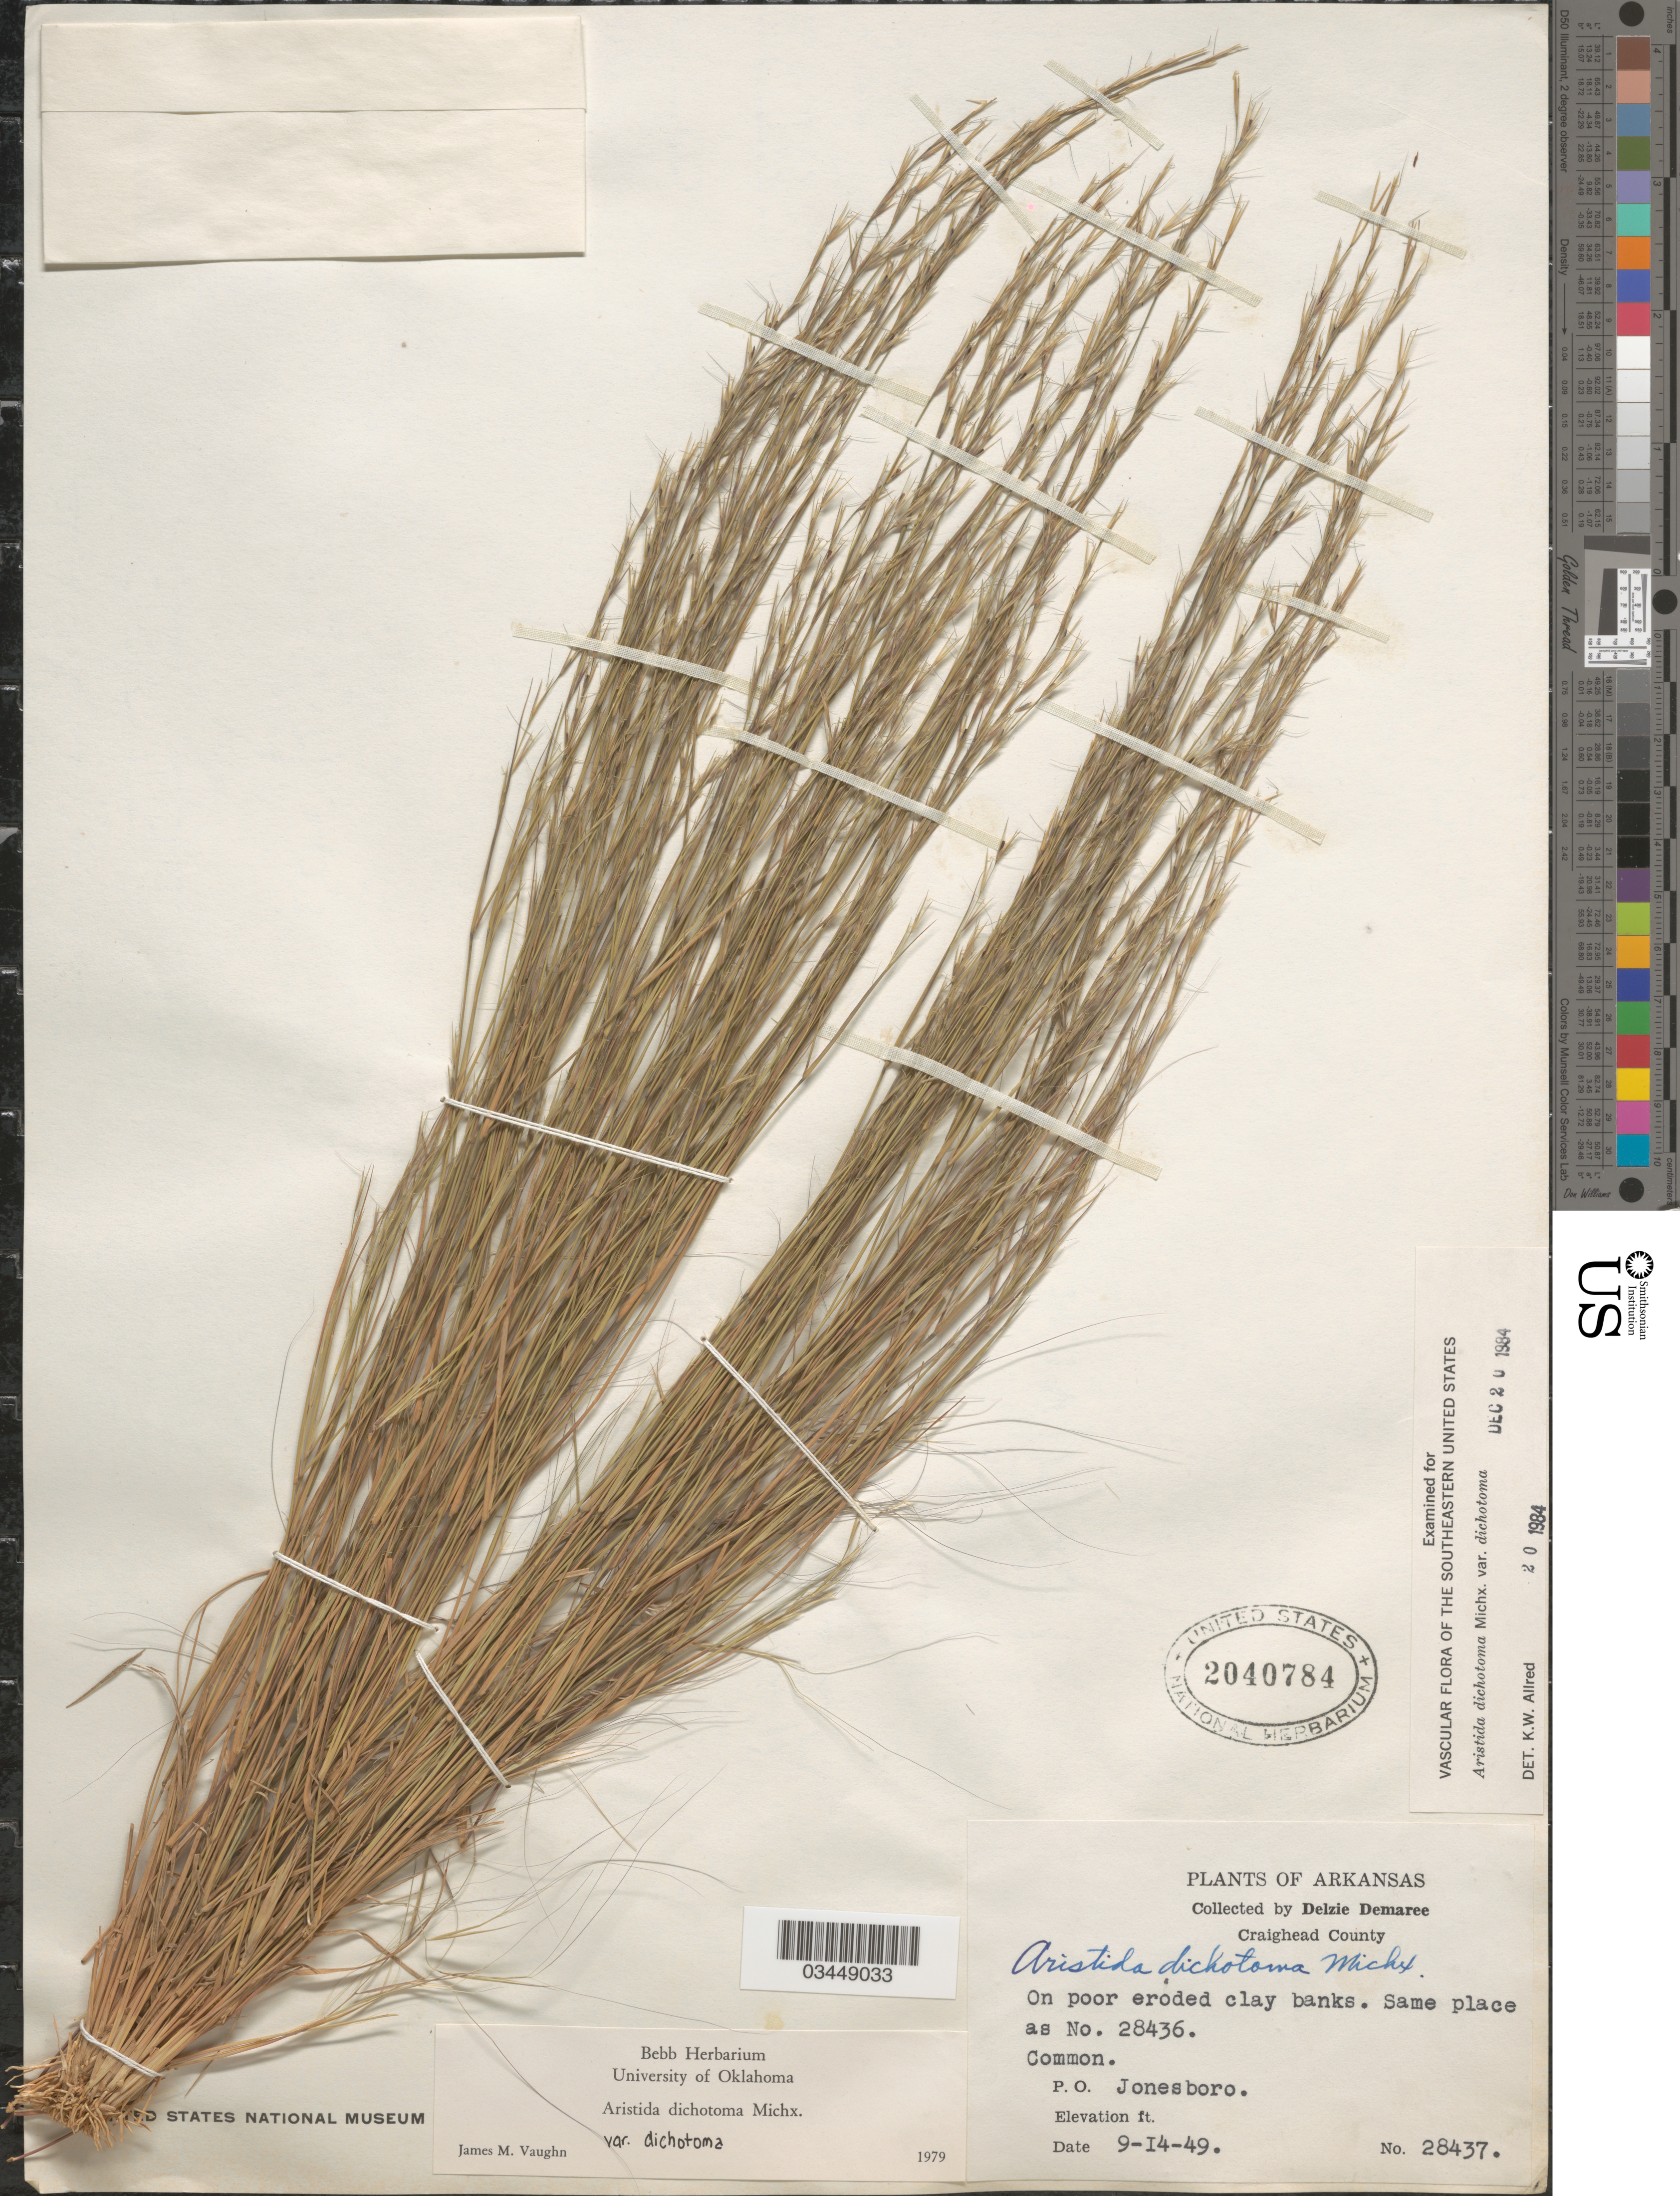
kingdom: Plantae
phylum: Tracheophyta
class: Liliopsida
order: Poales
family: Poaceae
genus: Aristida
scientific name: Aristida dichotoma var. dichotoma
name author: Michx.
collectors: D. Demaree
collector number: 28437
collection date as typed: Transcribed d/m/y: 14/9/49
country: United States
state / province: Arkansas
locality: Craighead County. On poor eroded clay banks. P.O. Jonesboro.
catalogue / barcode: US 2040784